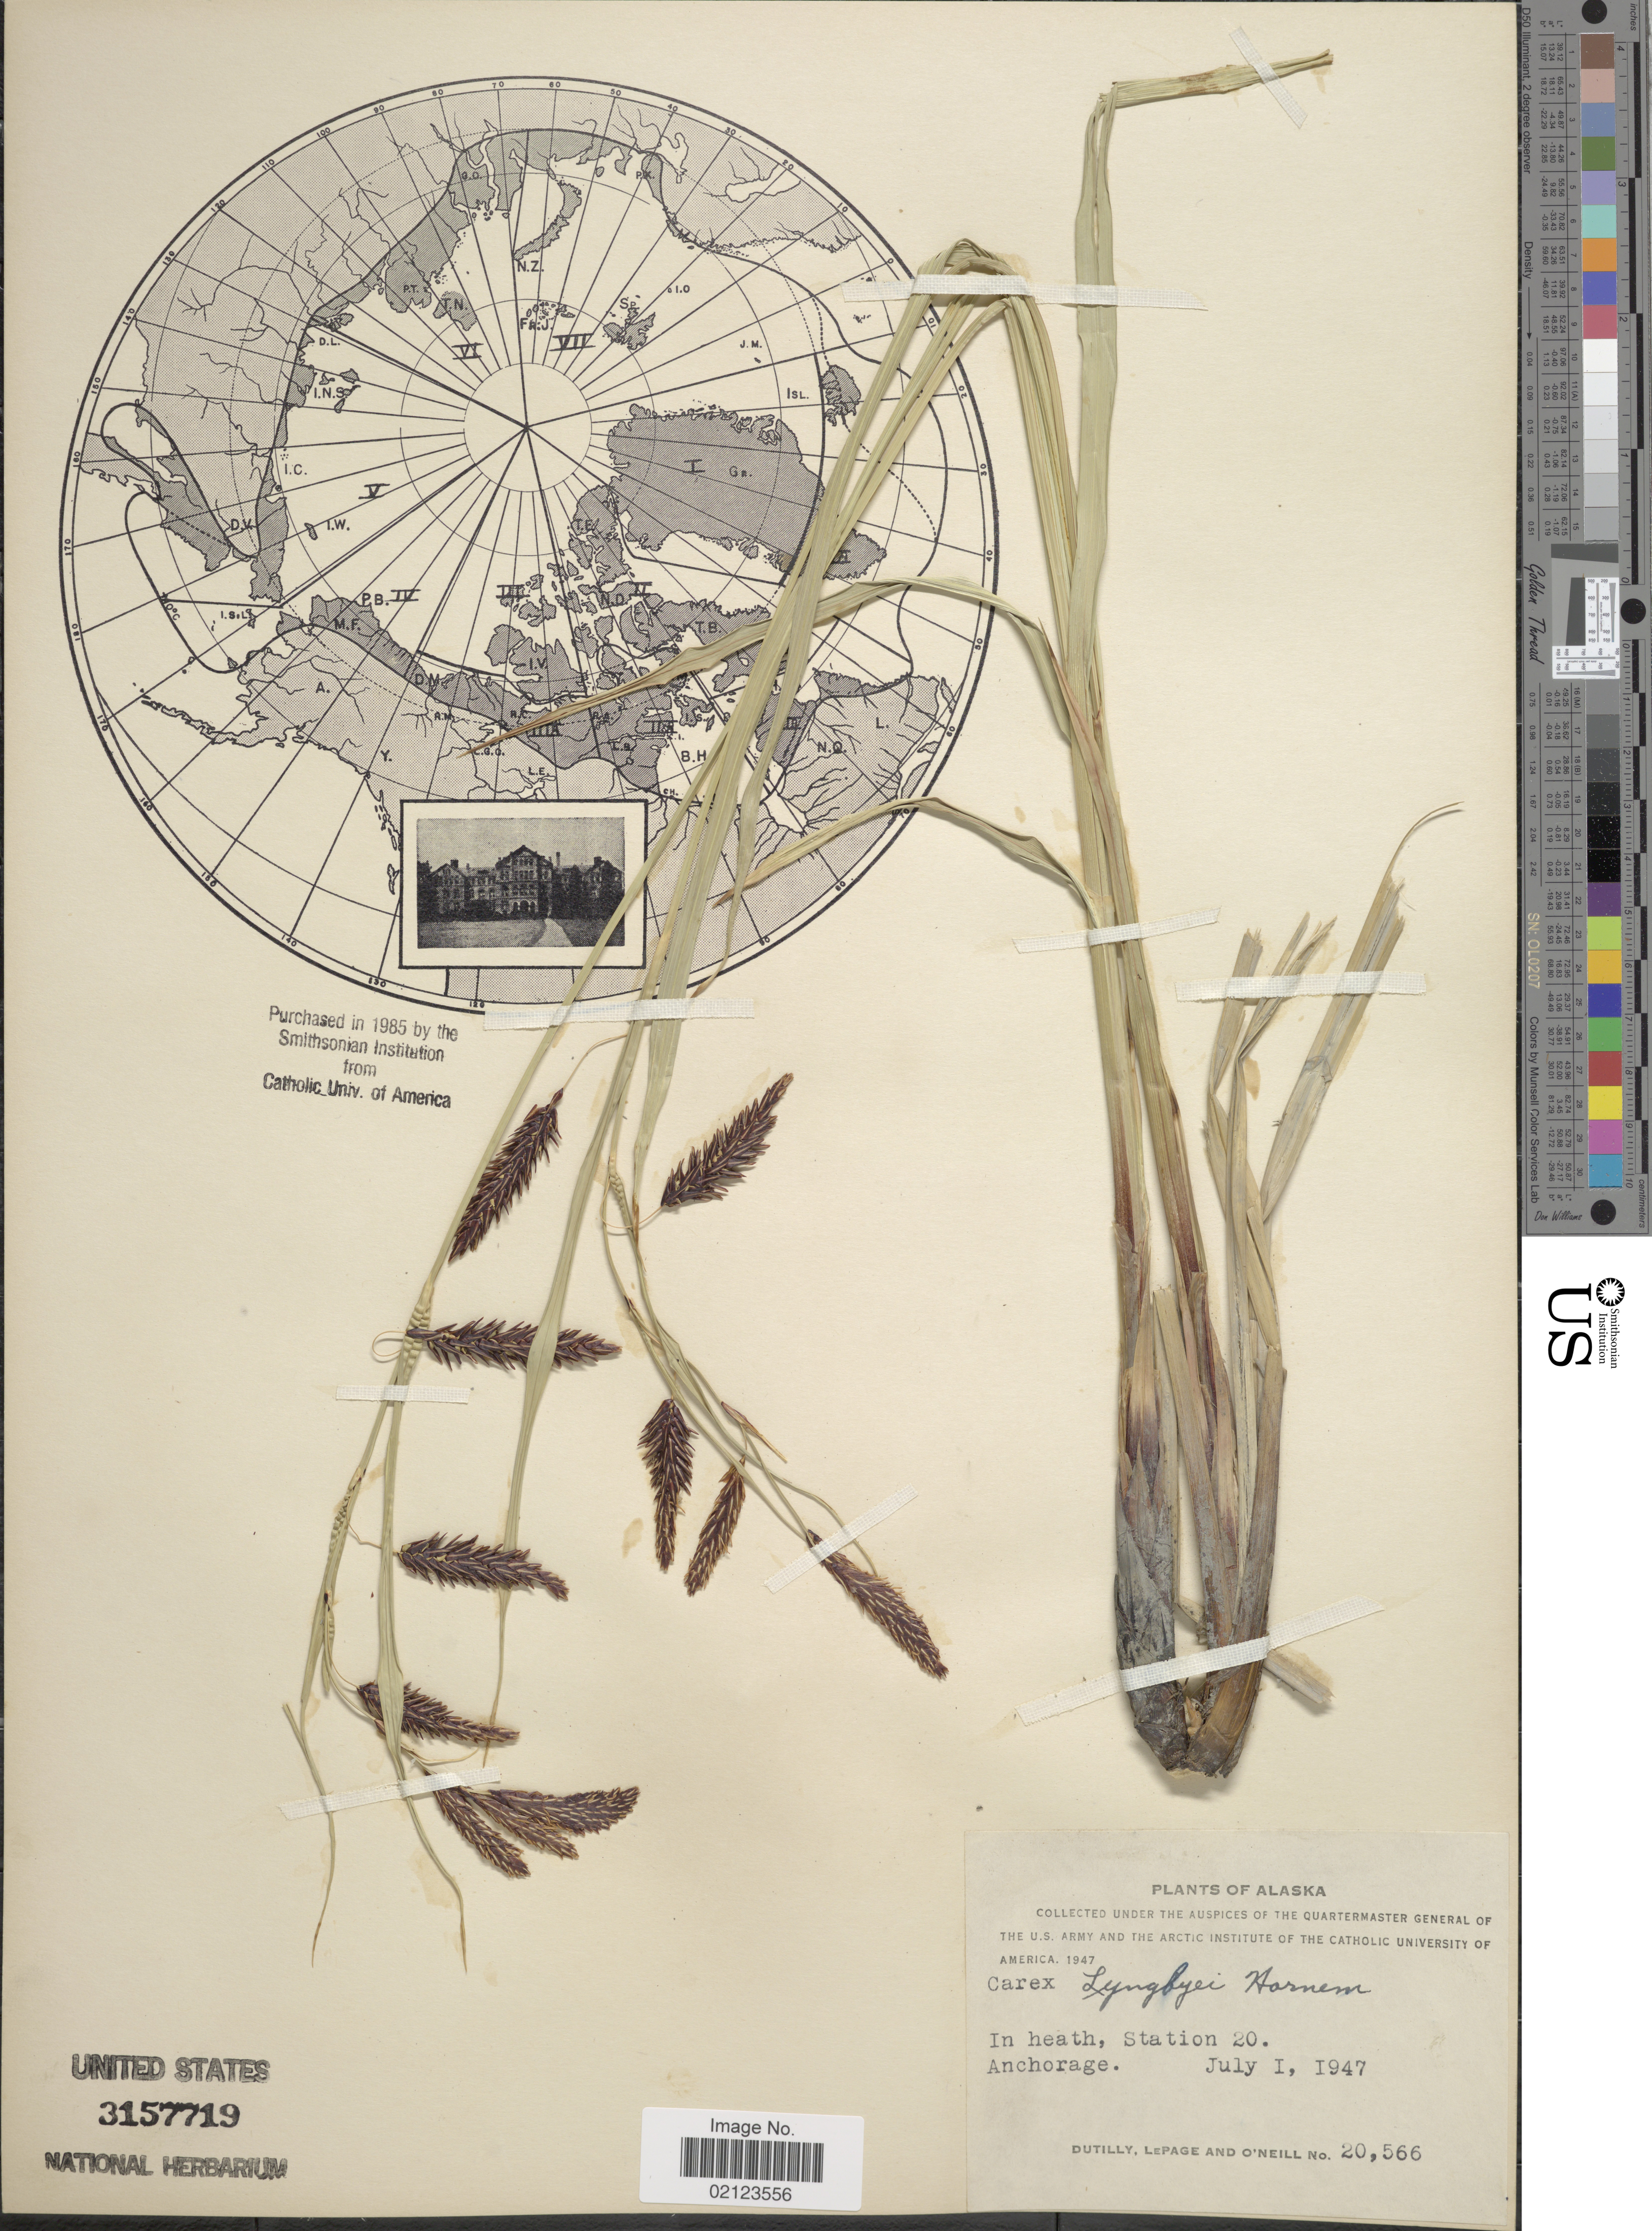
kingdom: Plantae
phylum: Tracheophyta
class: Liliopsida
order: Poales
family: Cyperaceae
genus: Carex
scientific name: Carex lyngbyei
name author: Hornem.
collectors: -. Dutilly, -. LePage & -. O'Neill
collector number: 20566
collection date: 1947-07-01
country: United States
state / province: Alaska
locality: In heath, Station 20. Anchorage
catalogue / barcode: US 3157719